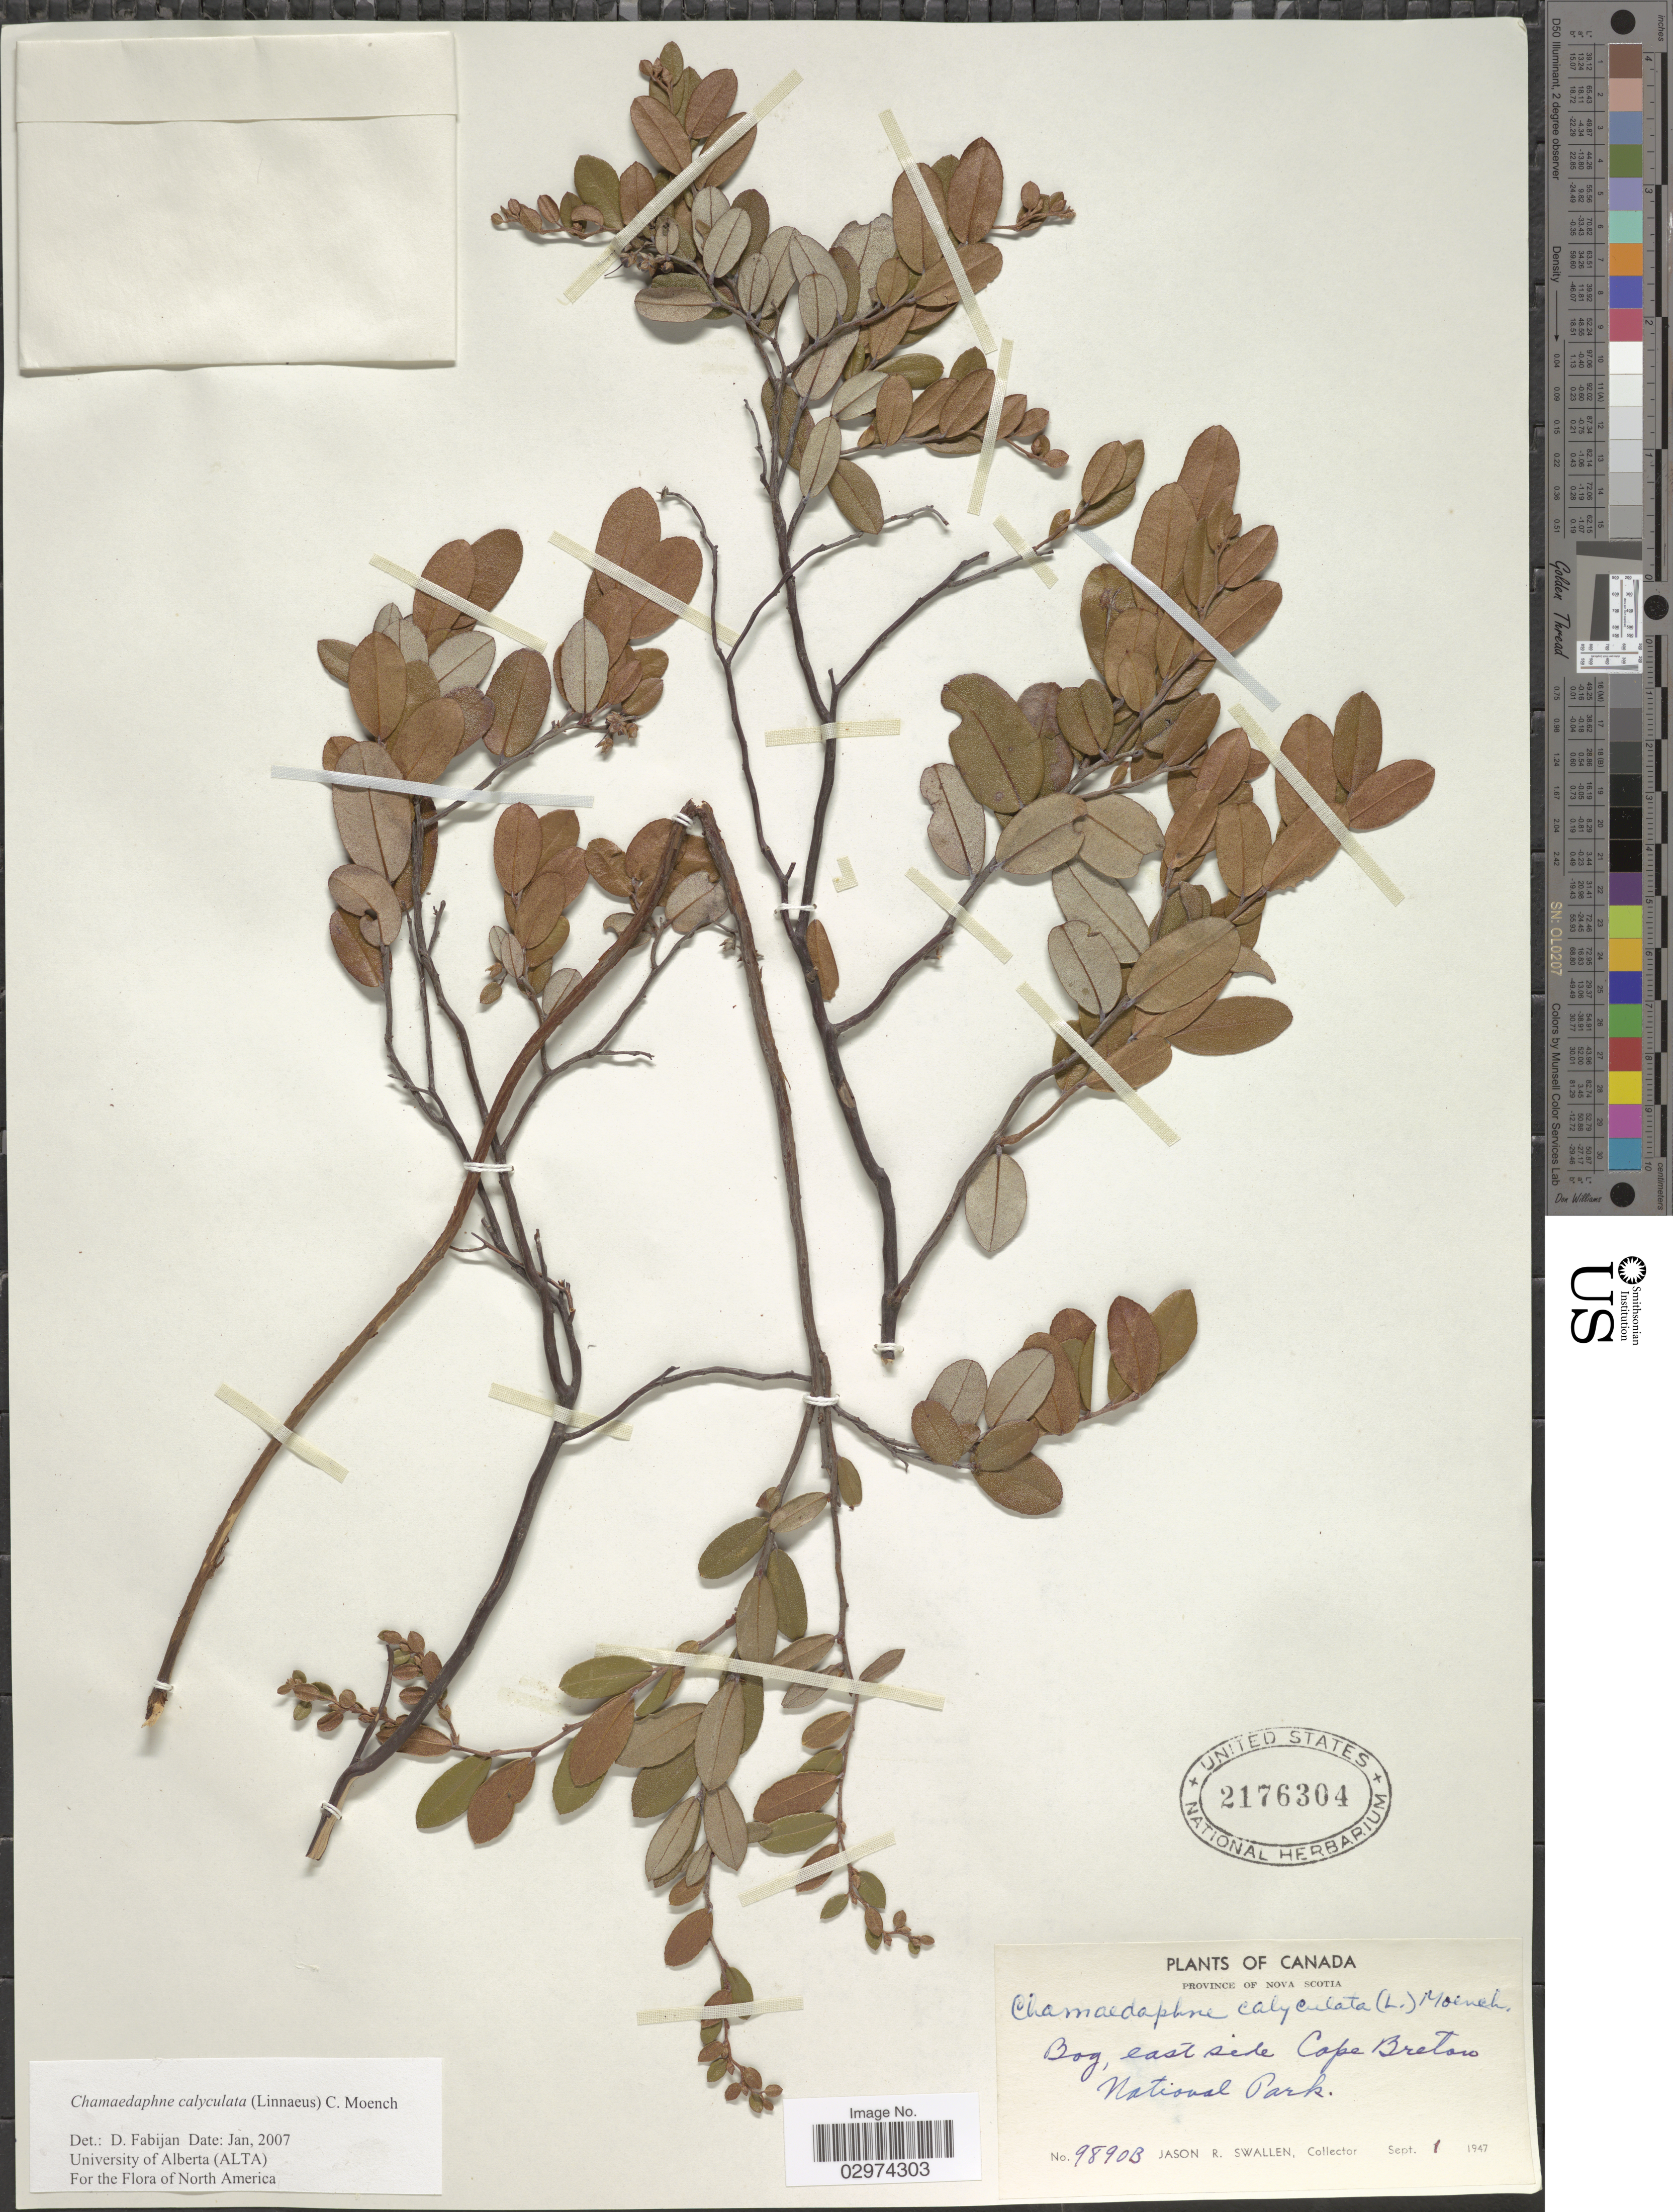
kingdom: Plantae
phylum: Tracheophyta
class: Magnoliopsida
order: Ericales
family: Ericaceae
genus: Chamaedaphne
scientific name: Chamaedaphne calyculata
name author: (L.) Moench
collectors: J. R. Swallen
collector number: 9890B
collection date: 1947-09-01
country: Canada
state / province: Nova Scotia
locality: East side Cape Breton National Park.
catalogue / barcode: US 2176304